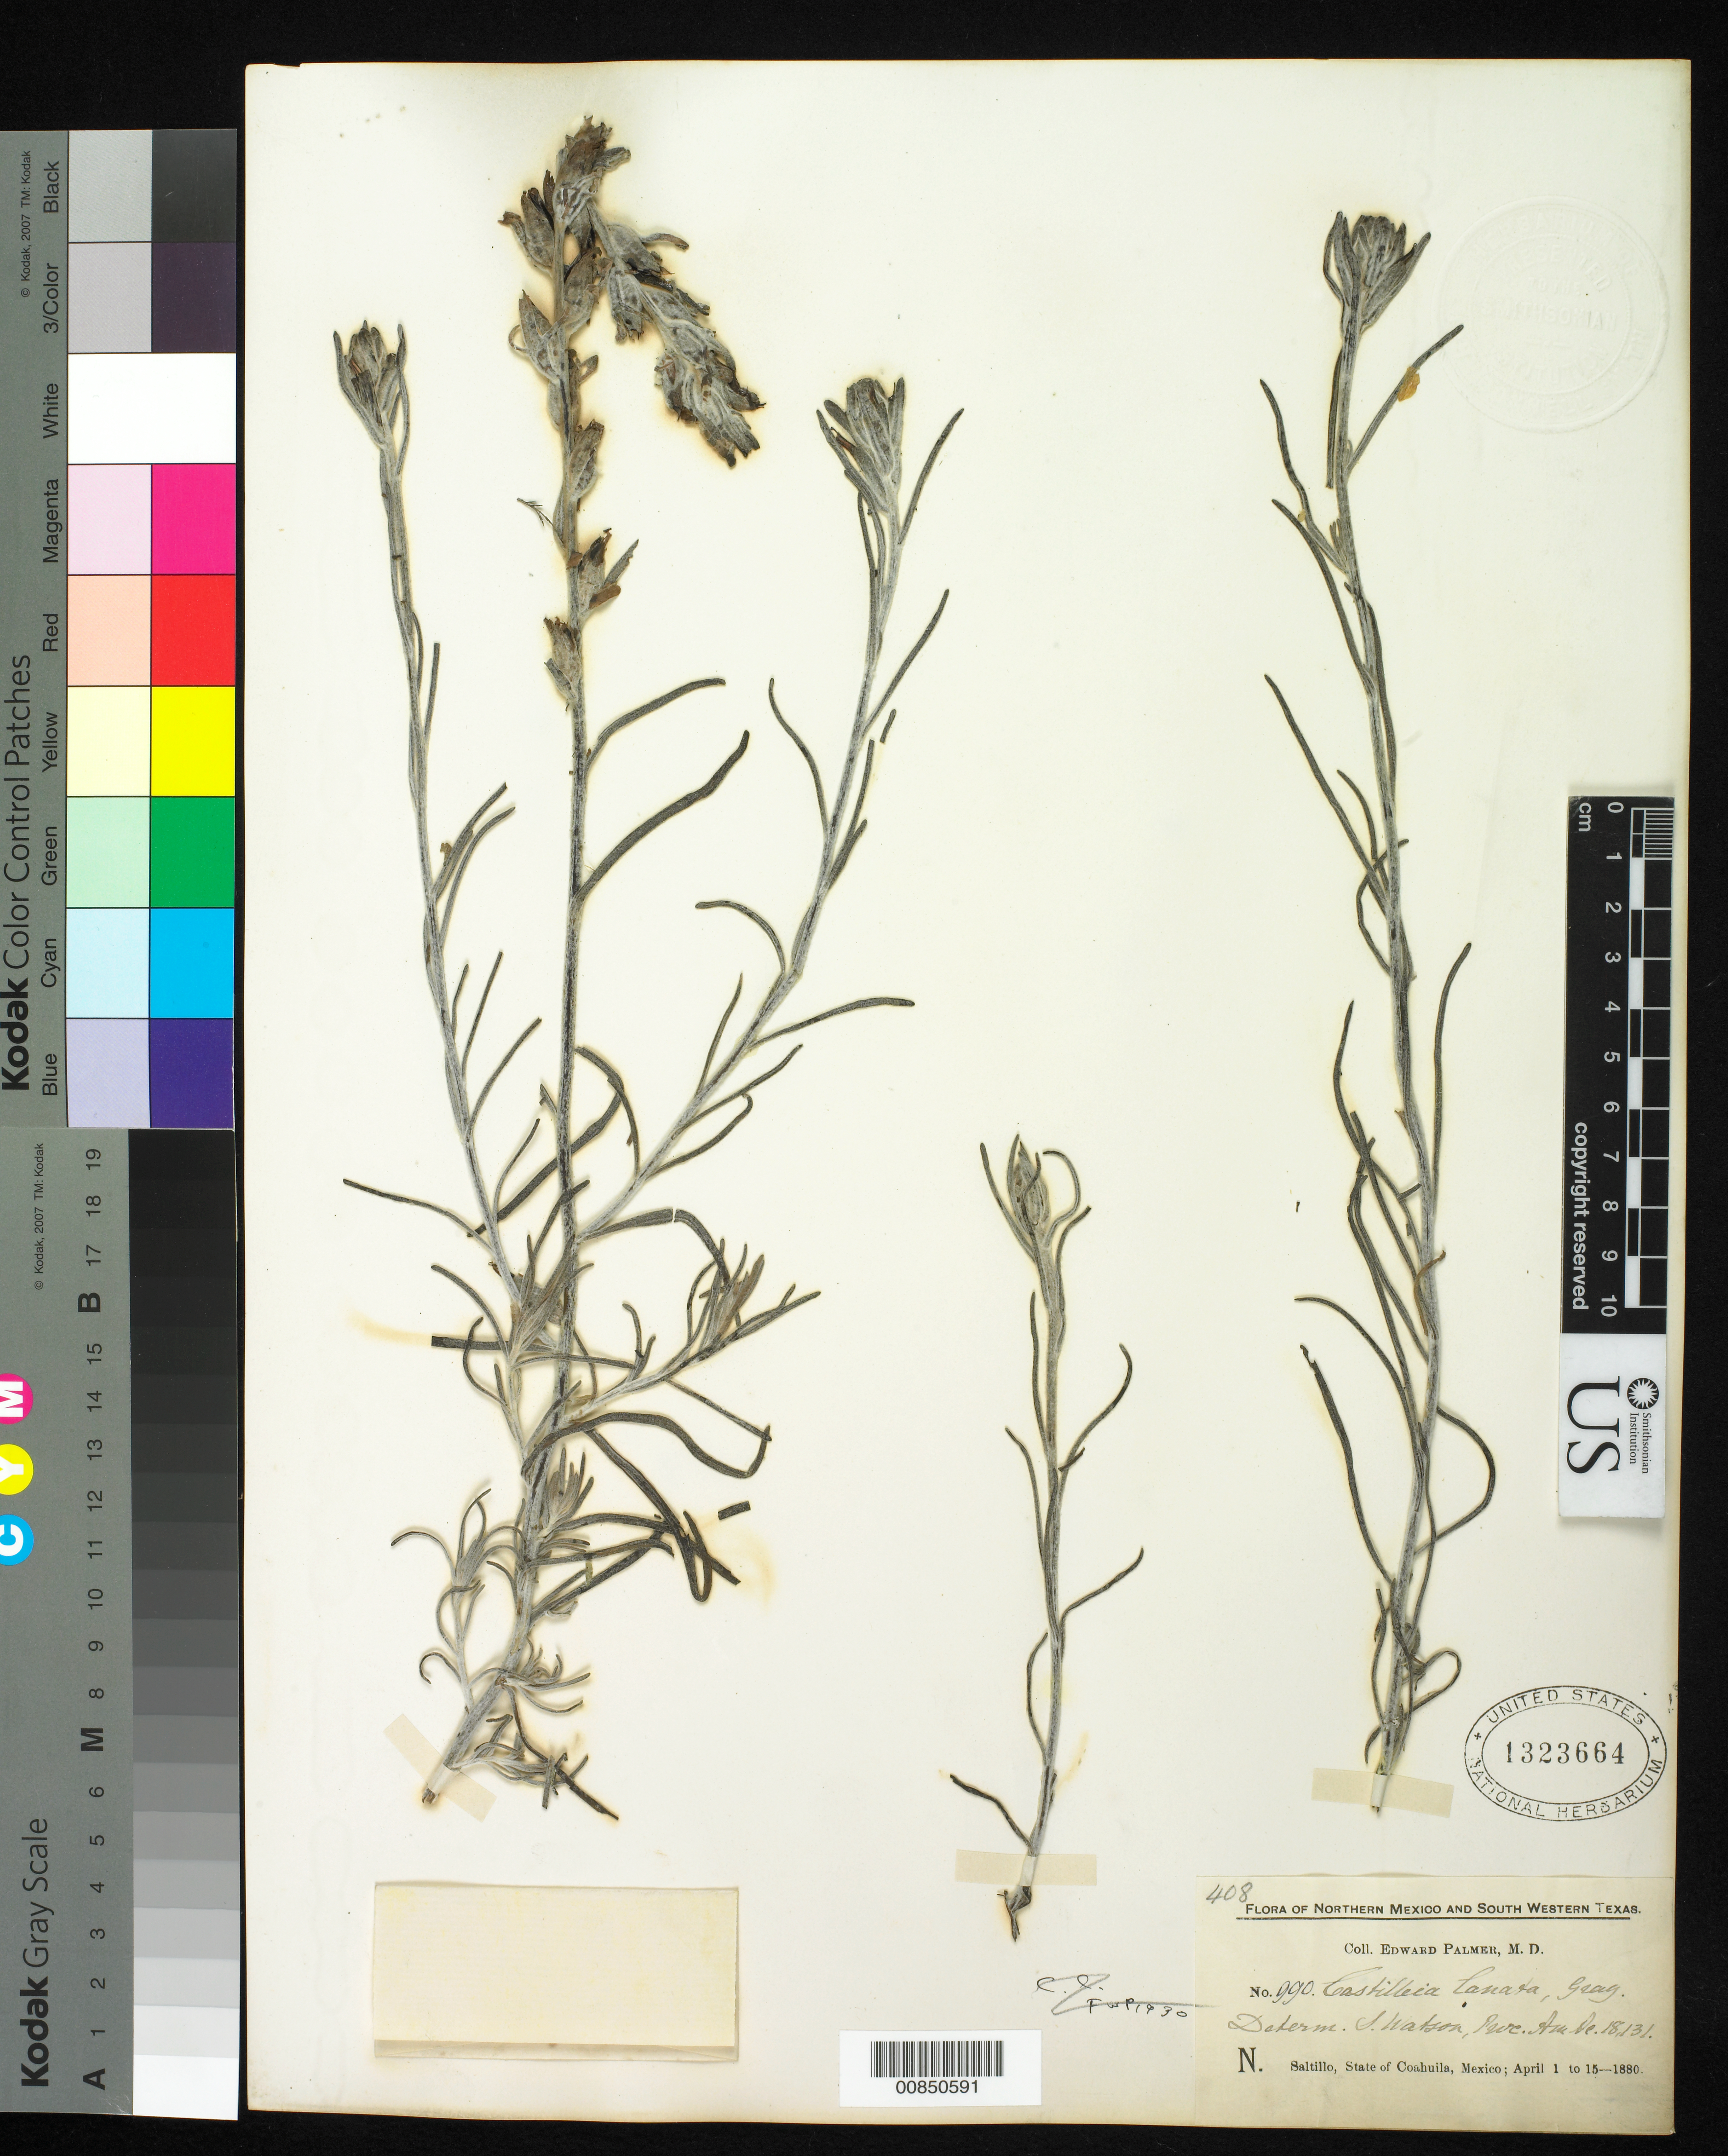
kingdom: Plantae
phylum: Tracheophyta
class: Magnoliopsida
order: Lamiales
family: Orobanchaceae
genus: Castilleja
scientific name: Castilleja lanata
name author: A. Gray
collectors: E. Palmer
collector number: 990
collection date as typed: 01 Apr 1880 to 15 Apr 1880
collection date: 1880-04-01/1880-04-15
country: Mexico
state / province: Coahuila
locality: Saltillo, State of Coahuila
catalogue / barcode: US 1323664